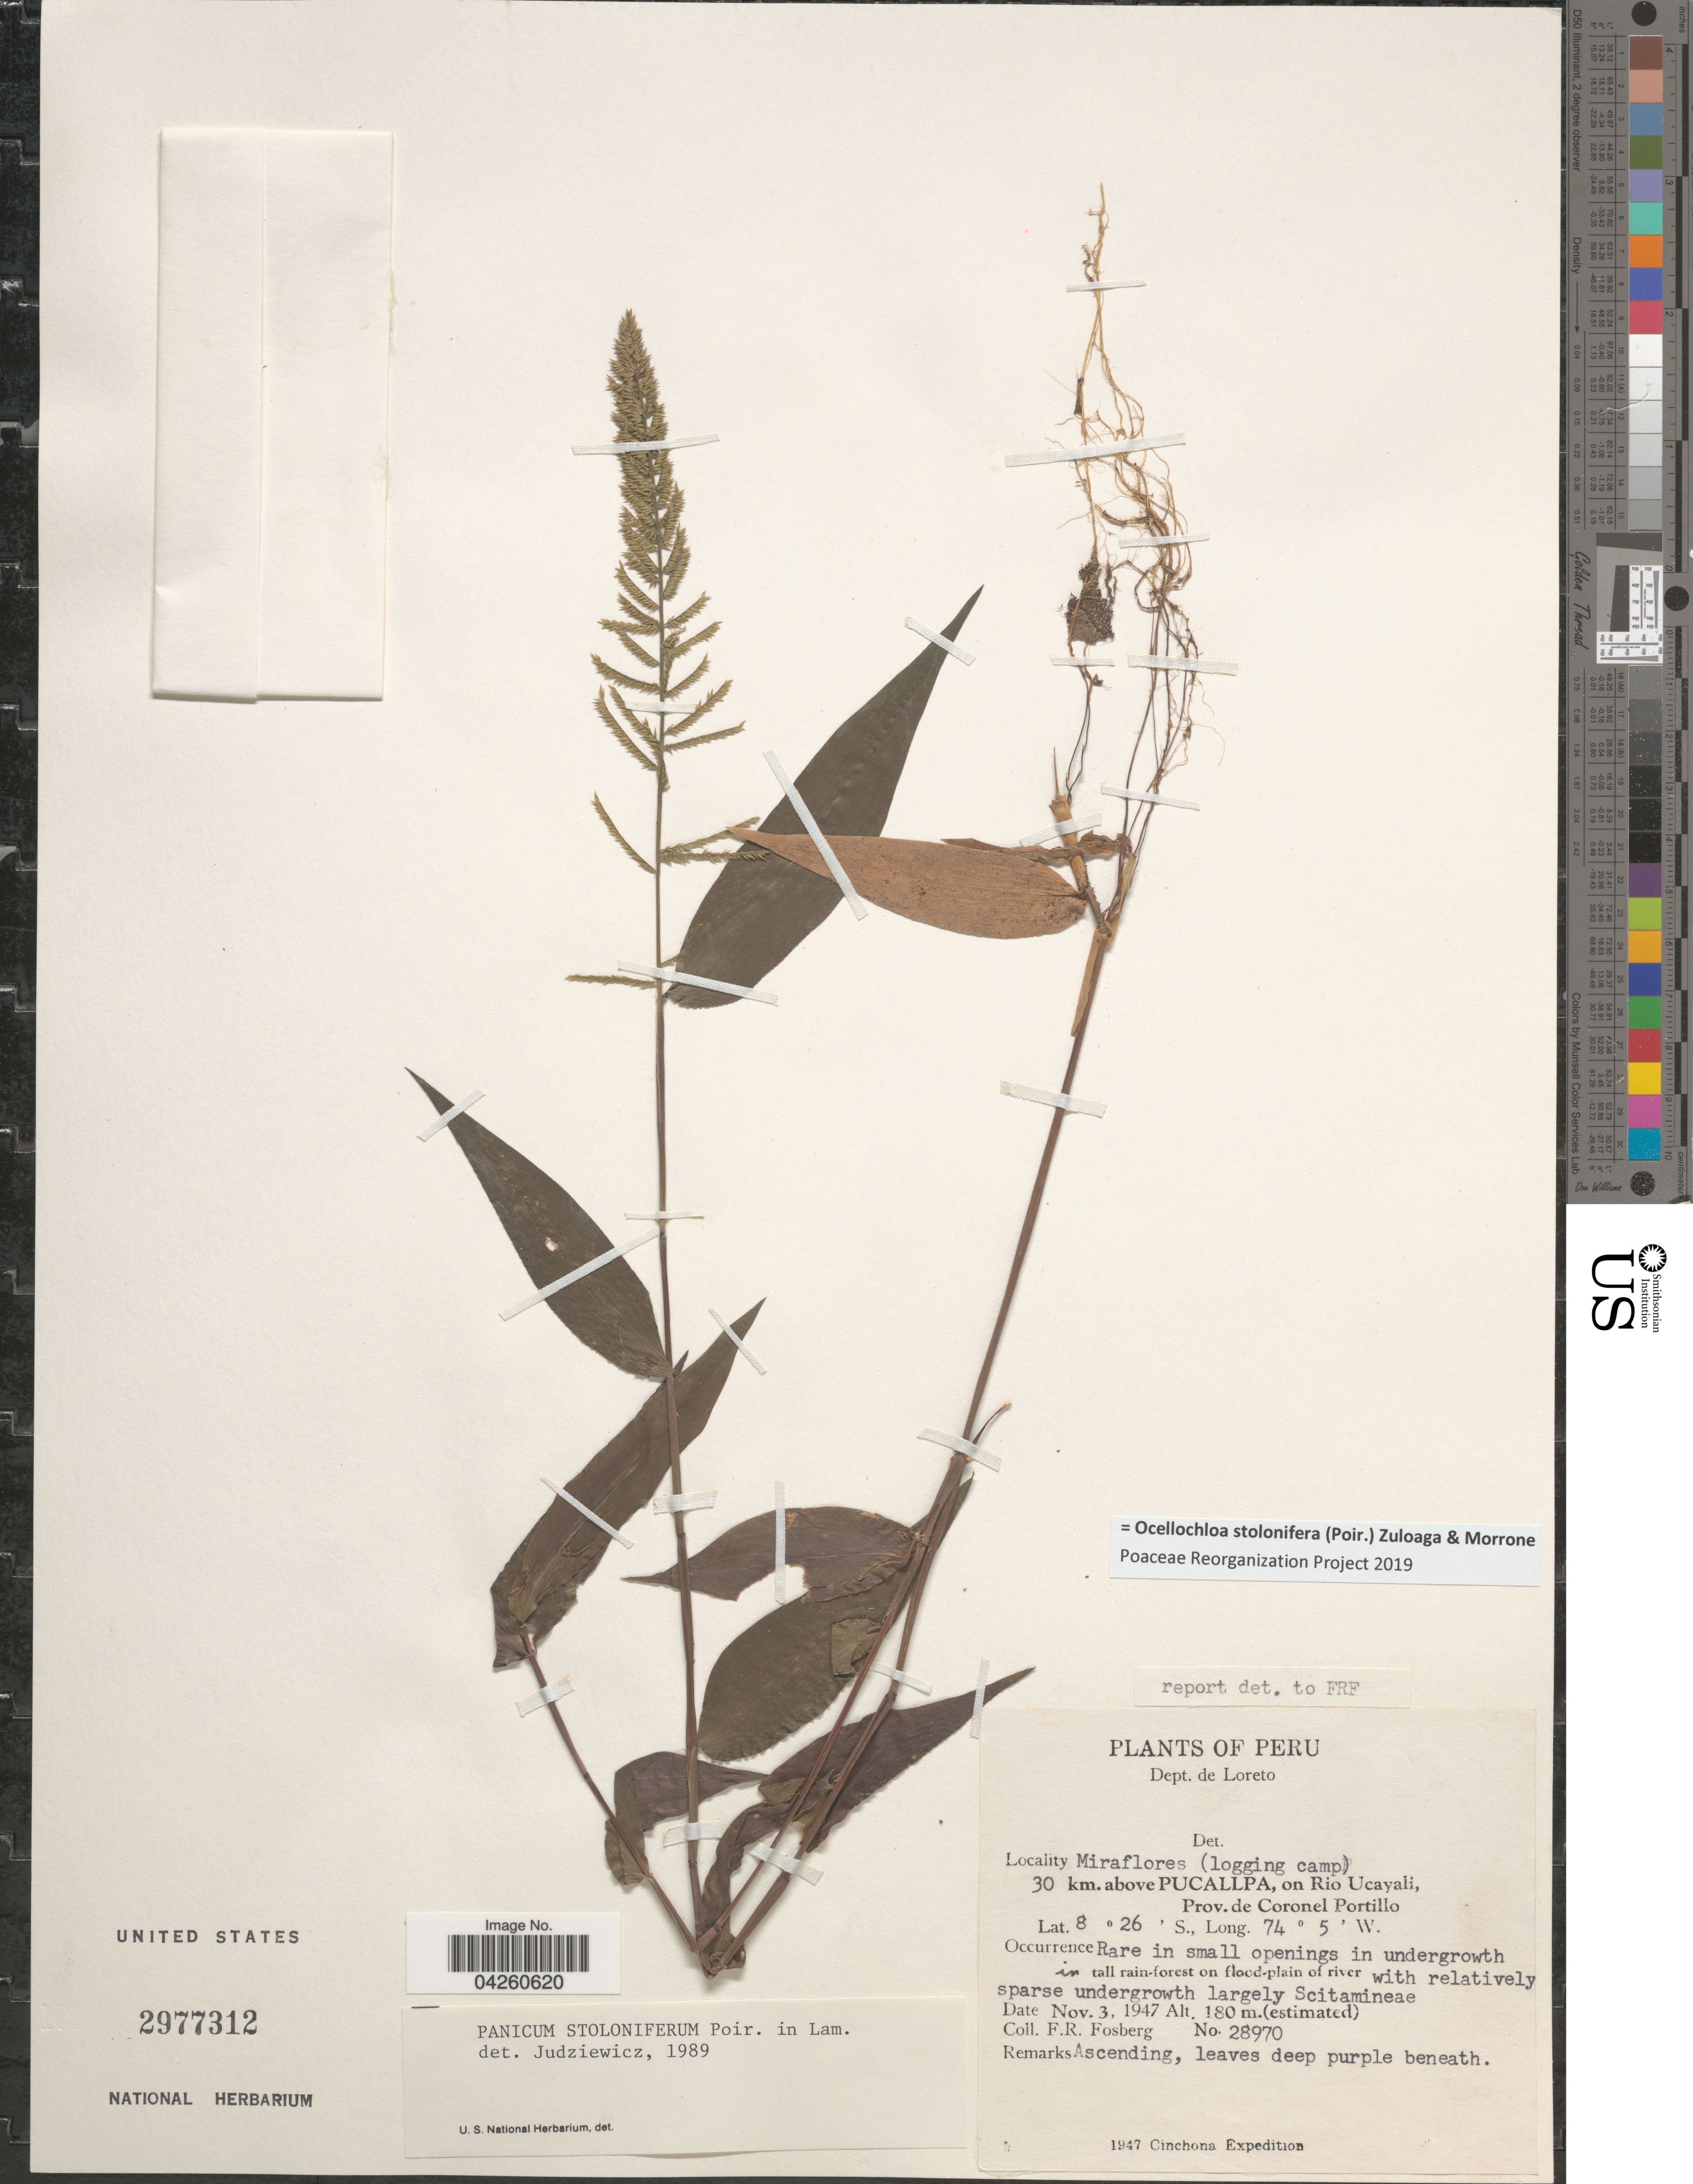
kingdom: Plantae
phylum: Tracheophyta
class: Liliopsida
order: Poales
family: Poaceae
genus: Ocellochloa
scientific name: Ocellochloa stolonifera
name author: (Poir.) Zuloaga & Morrone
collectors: F. R. Fosberg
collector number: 28970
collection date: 1947-11-03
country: Peru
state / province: Loreto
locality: Dept. de Loreto. 30 km.above Pucallpa, on Rio Portillo. Prov. de Coronel Portillo. 1947 Cinchoma Expedition.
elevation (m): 180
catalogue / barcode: US 2977312